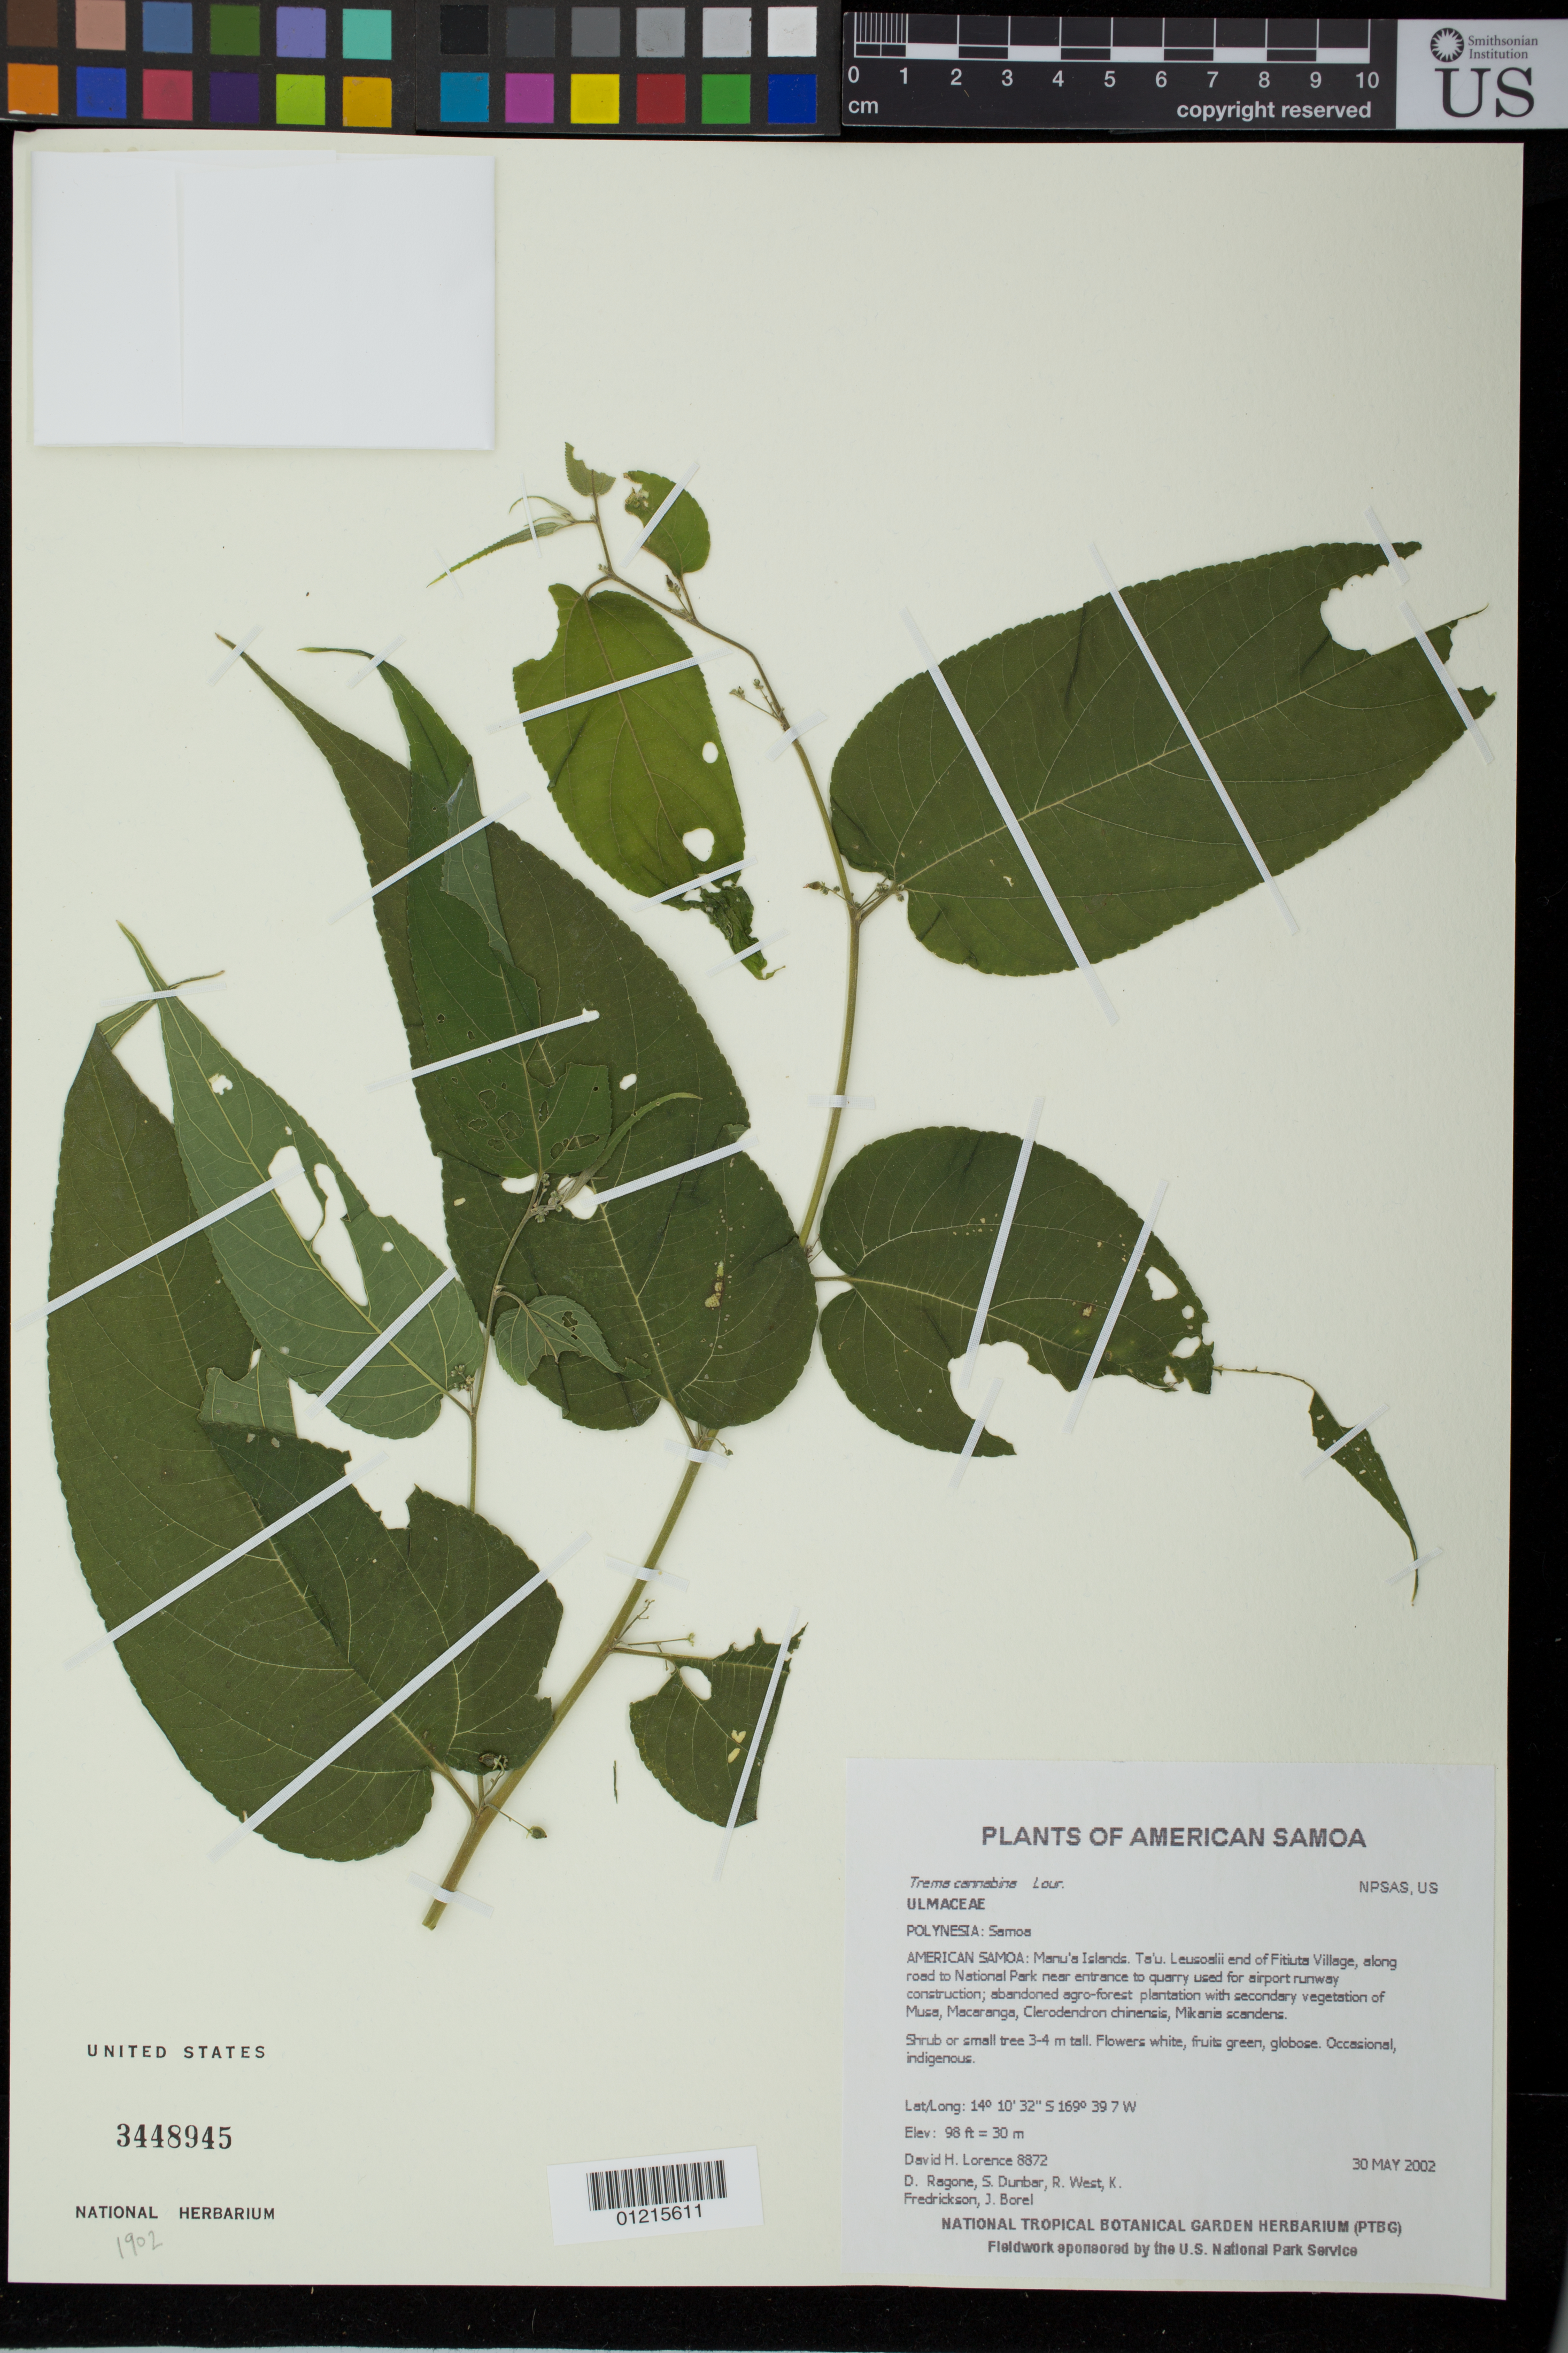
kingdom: Plantae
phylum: Tracheophyta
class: Magnoliopsida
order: Rosales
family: Cannabaceae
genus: Trema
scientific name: Trema cannabina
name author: Lour.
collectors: D. Lorence, D. Ragone, S. Dunbar, R. West, K. Fredrickson & J. Borel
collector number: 8872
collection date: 2002-05-30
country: American Samoa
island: Ta'u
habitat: Abandoned agro-forest plantation with secondary vegetation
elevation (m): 30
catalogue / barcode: US 3448945